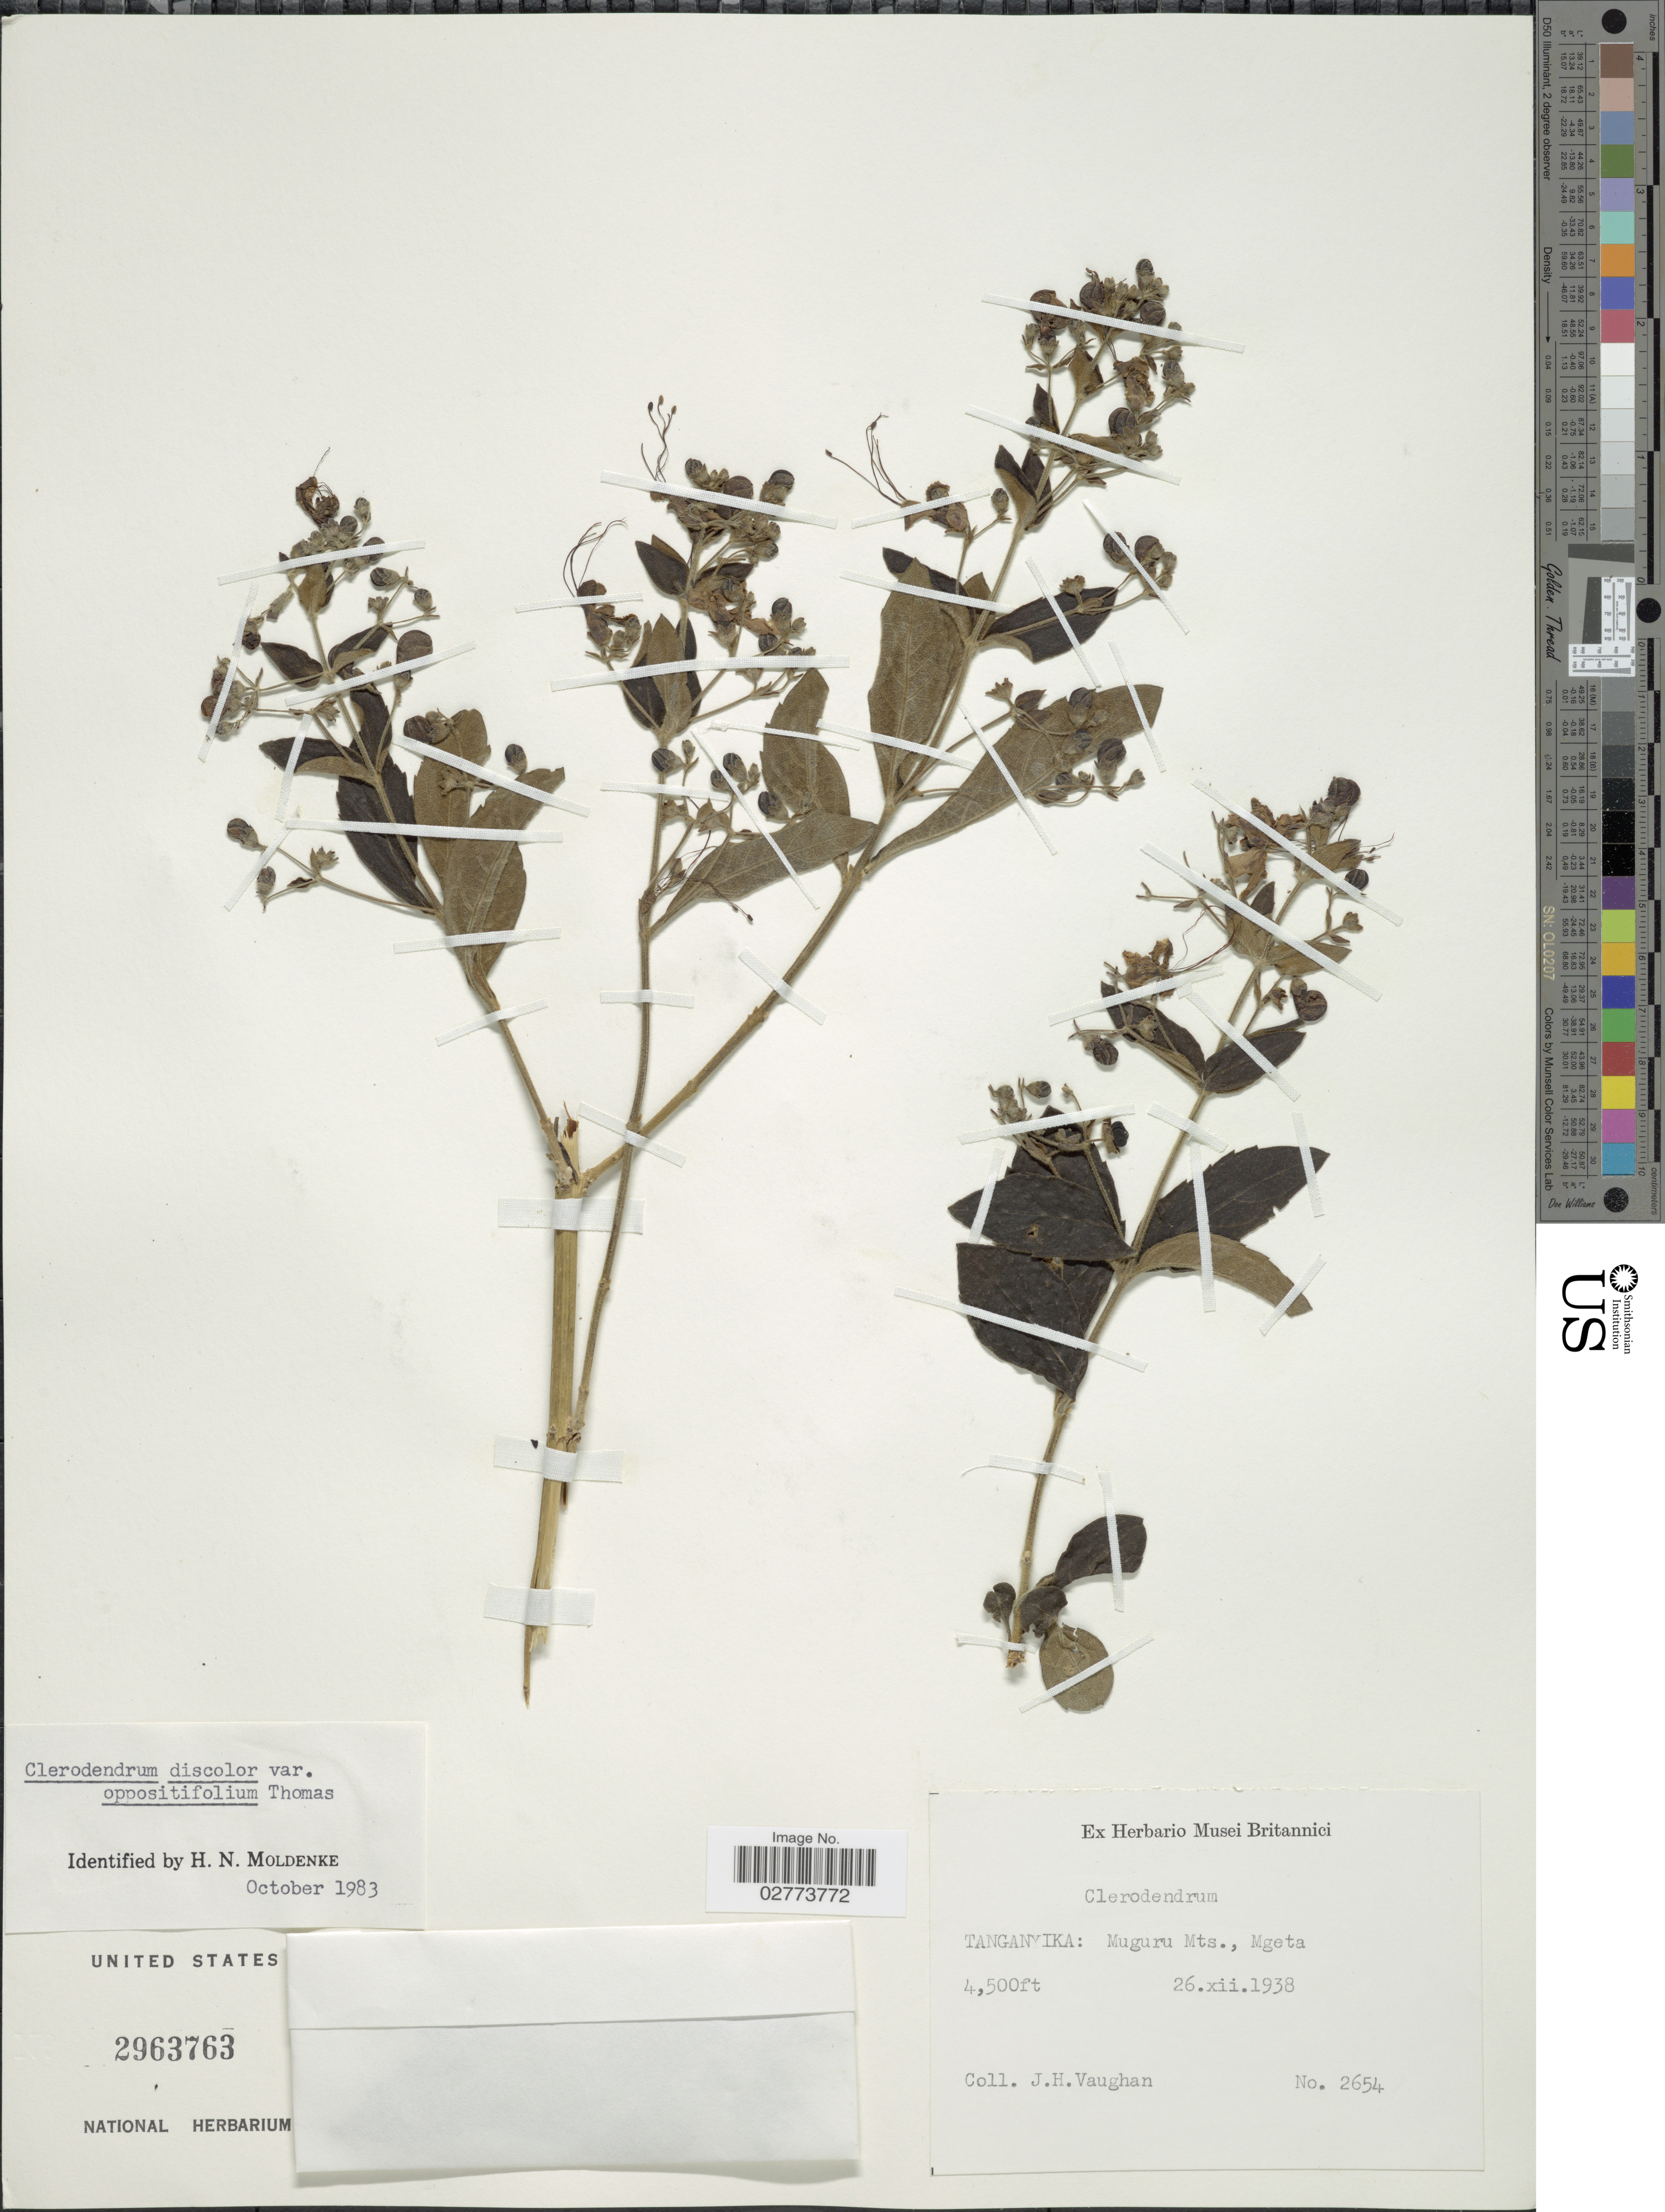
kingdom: Plantae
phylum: Tracheophyta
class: Magnoliopsida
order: Lamiales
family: Lamiaceae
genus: Clerodendrum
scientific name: Clerodendrum discolor var. oppositifolium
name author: B. Thomas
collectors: J. Vaughan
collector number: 2654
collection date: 1938-12-26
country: Tanzania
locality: Tanganyika: Muguru Mts., Mgeta.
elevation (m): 1372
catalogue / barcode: US 2963763